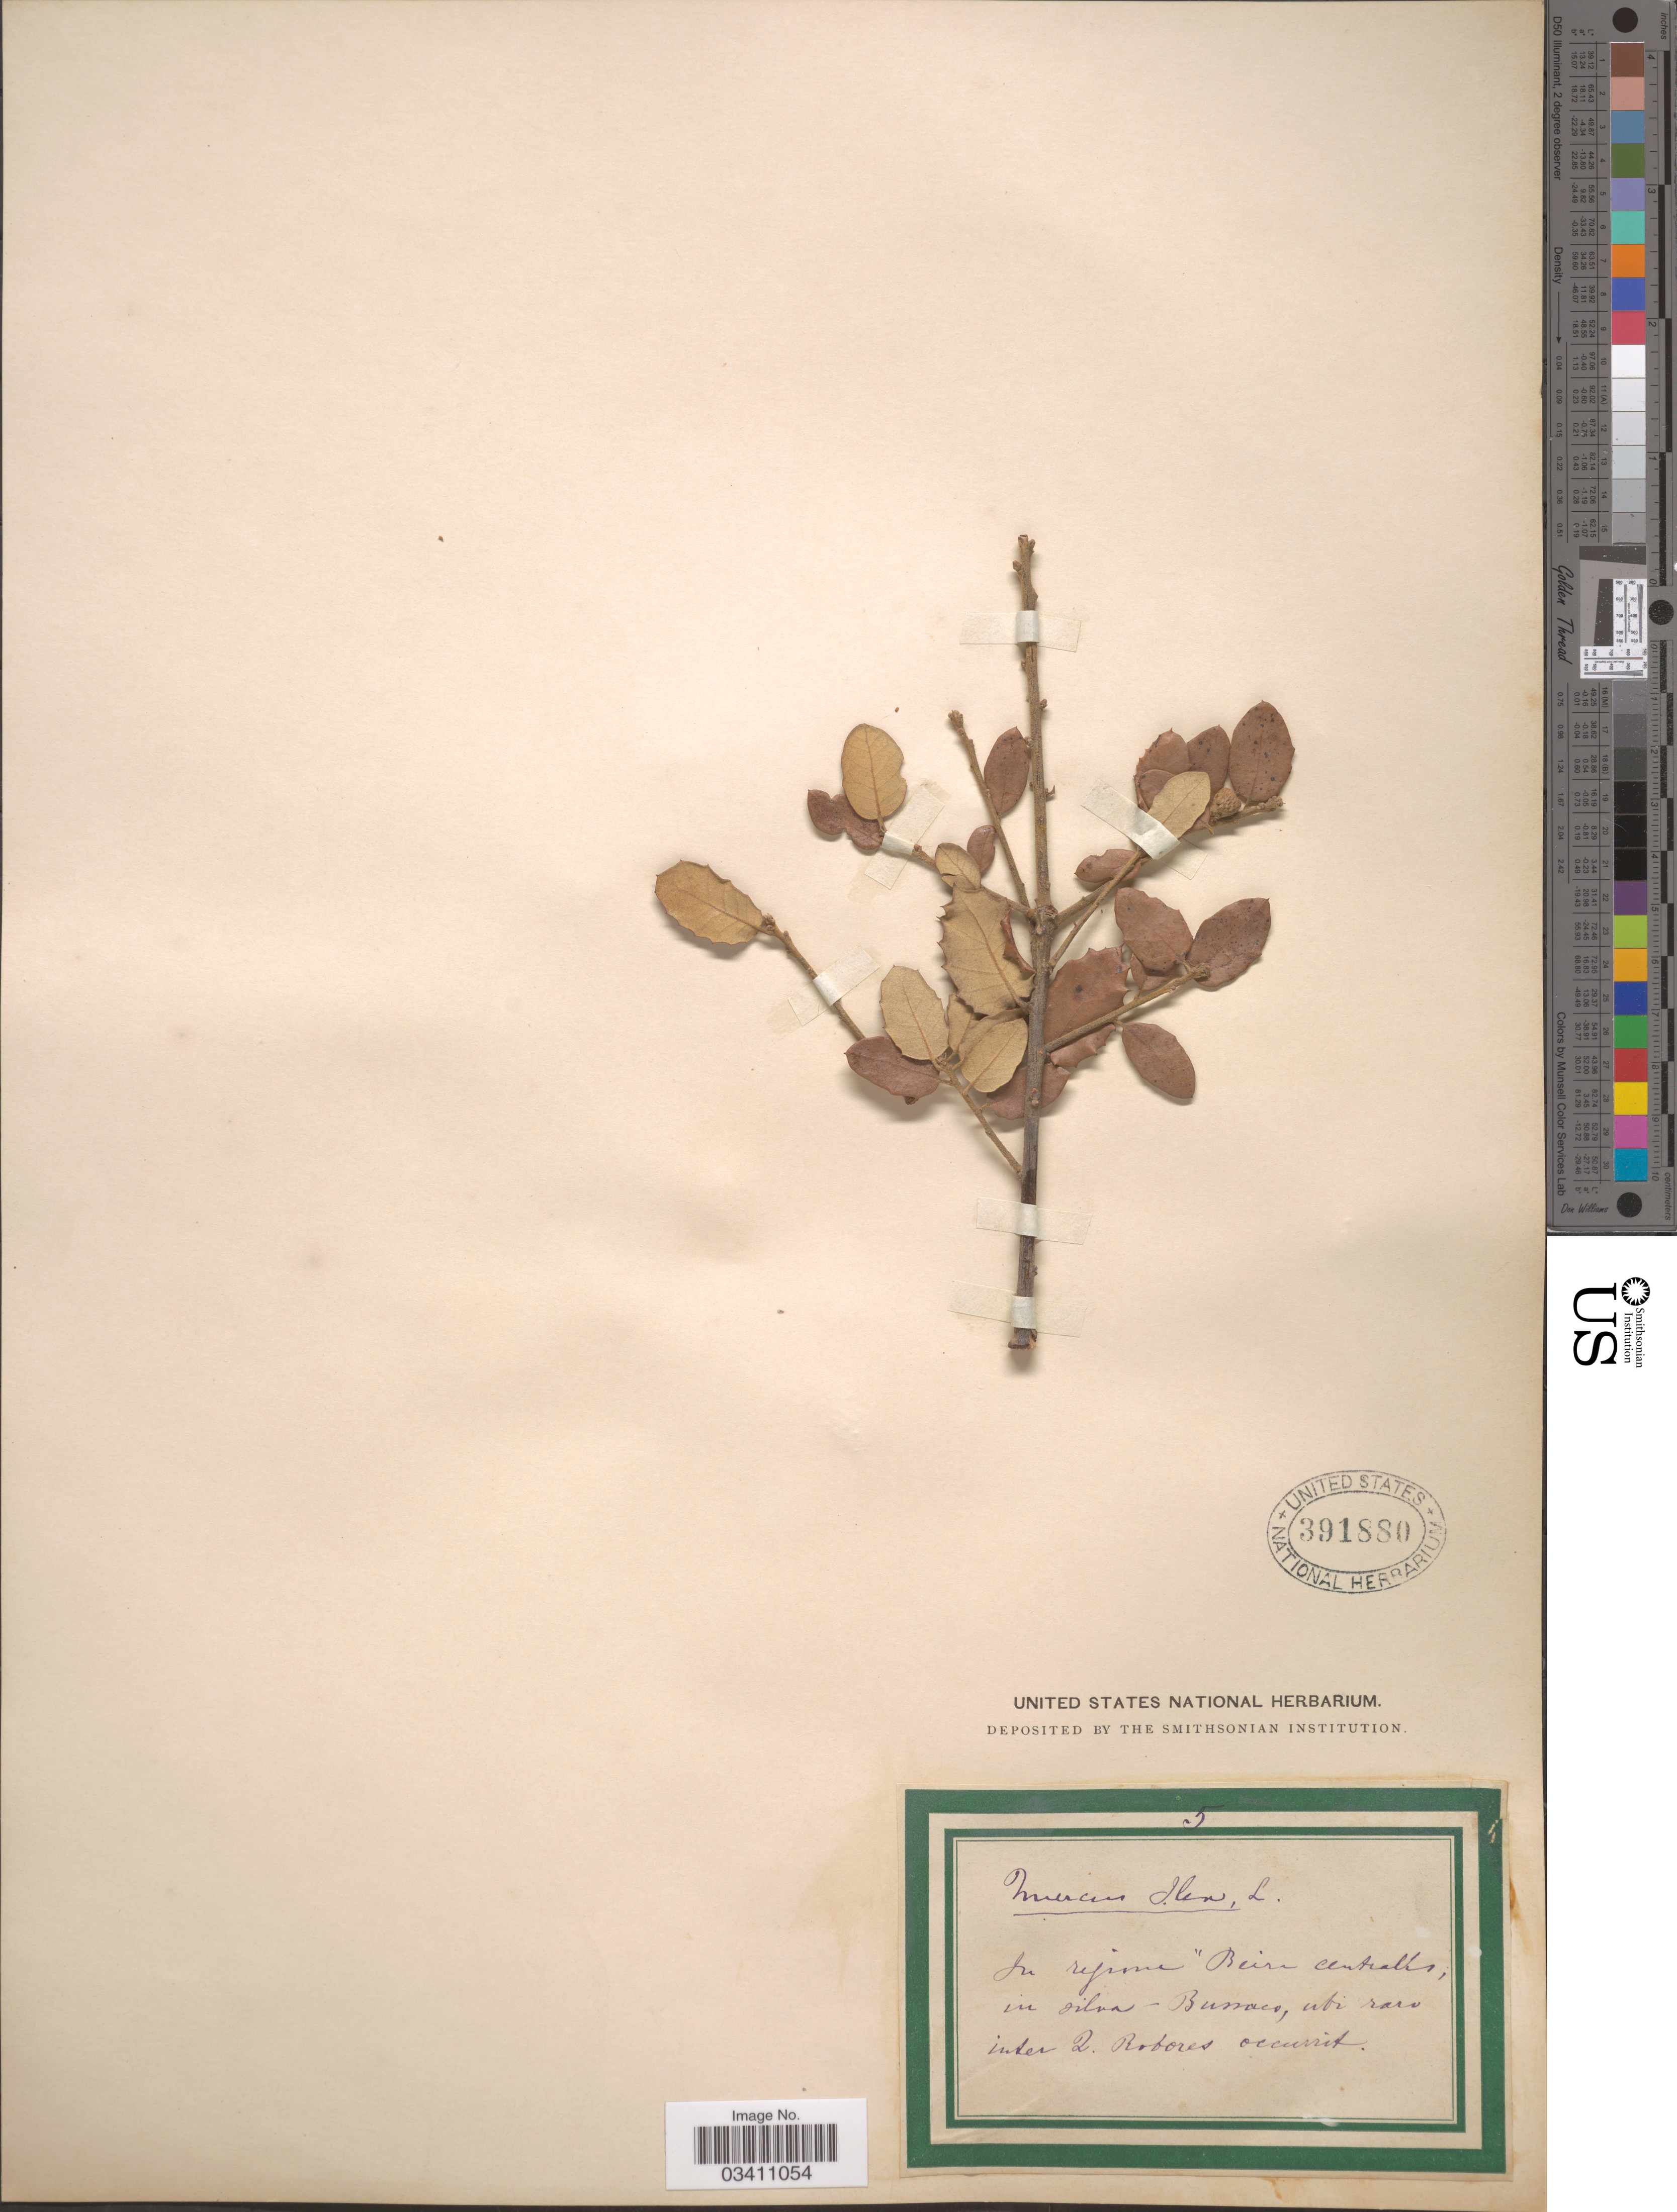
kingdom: Plantae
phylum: Tracheophyta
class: Magnoliopsida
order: Fagales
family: Fagaceae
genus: Quercus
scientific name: Quercus ilex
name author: Lour.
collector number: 5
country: Portugal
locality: In regione Beira centralis; in silva - Burraco, ubi raro inter Q. Robores occurrit. [interpreted]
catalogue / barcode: US 391880